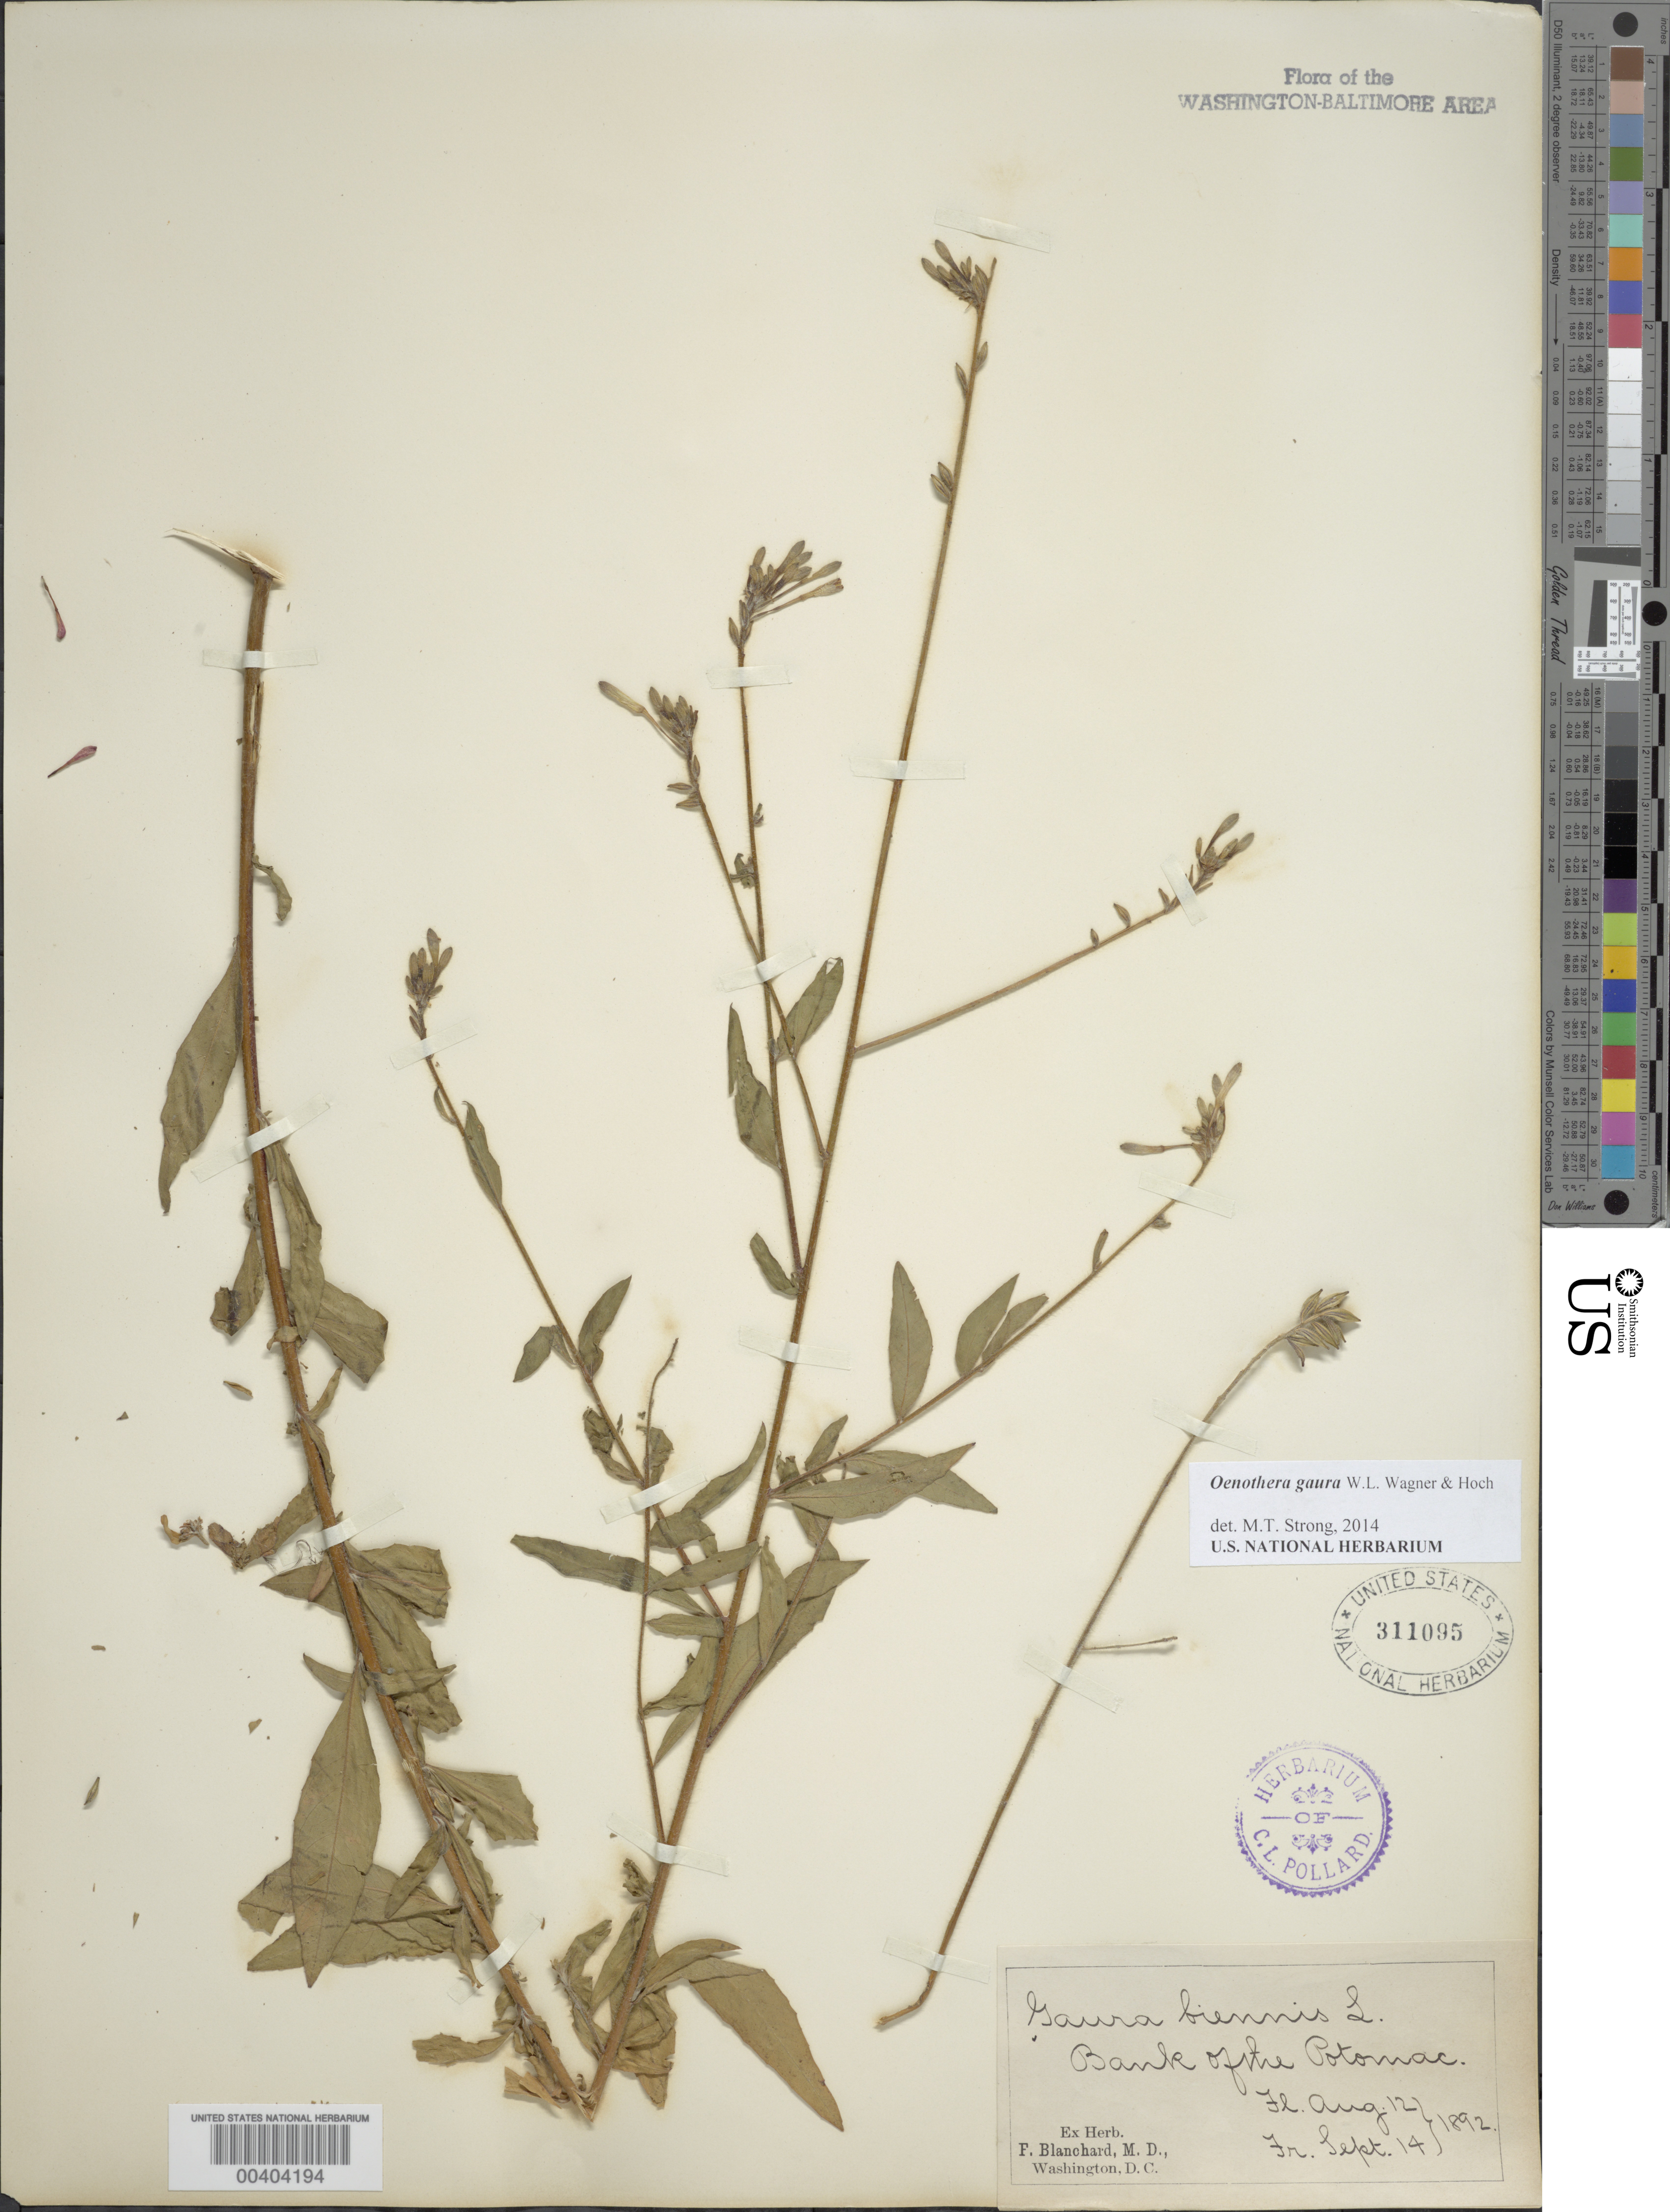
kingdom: Plantae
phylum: Tracheophyta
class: Magnoliopsida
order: Myrtales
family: Onagraceae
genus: Oenothera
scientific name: Oenothera gaura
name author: W.L. Wagner & Hoch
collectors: F. Blanchard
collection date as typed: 12 Aug 1892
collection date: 1892-08-12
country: United States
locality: The Potomac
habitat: Bank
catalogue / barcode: US 311095